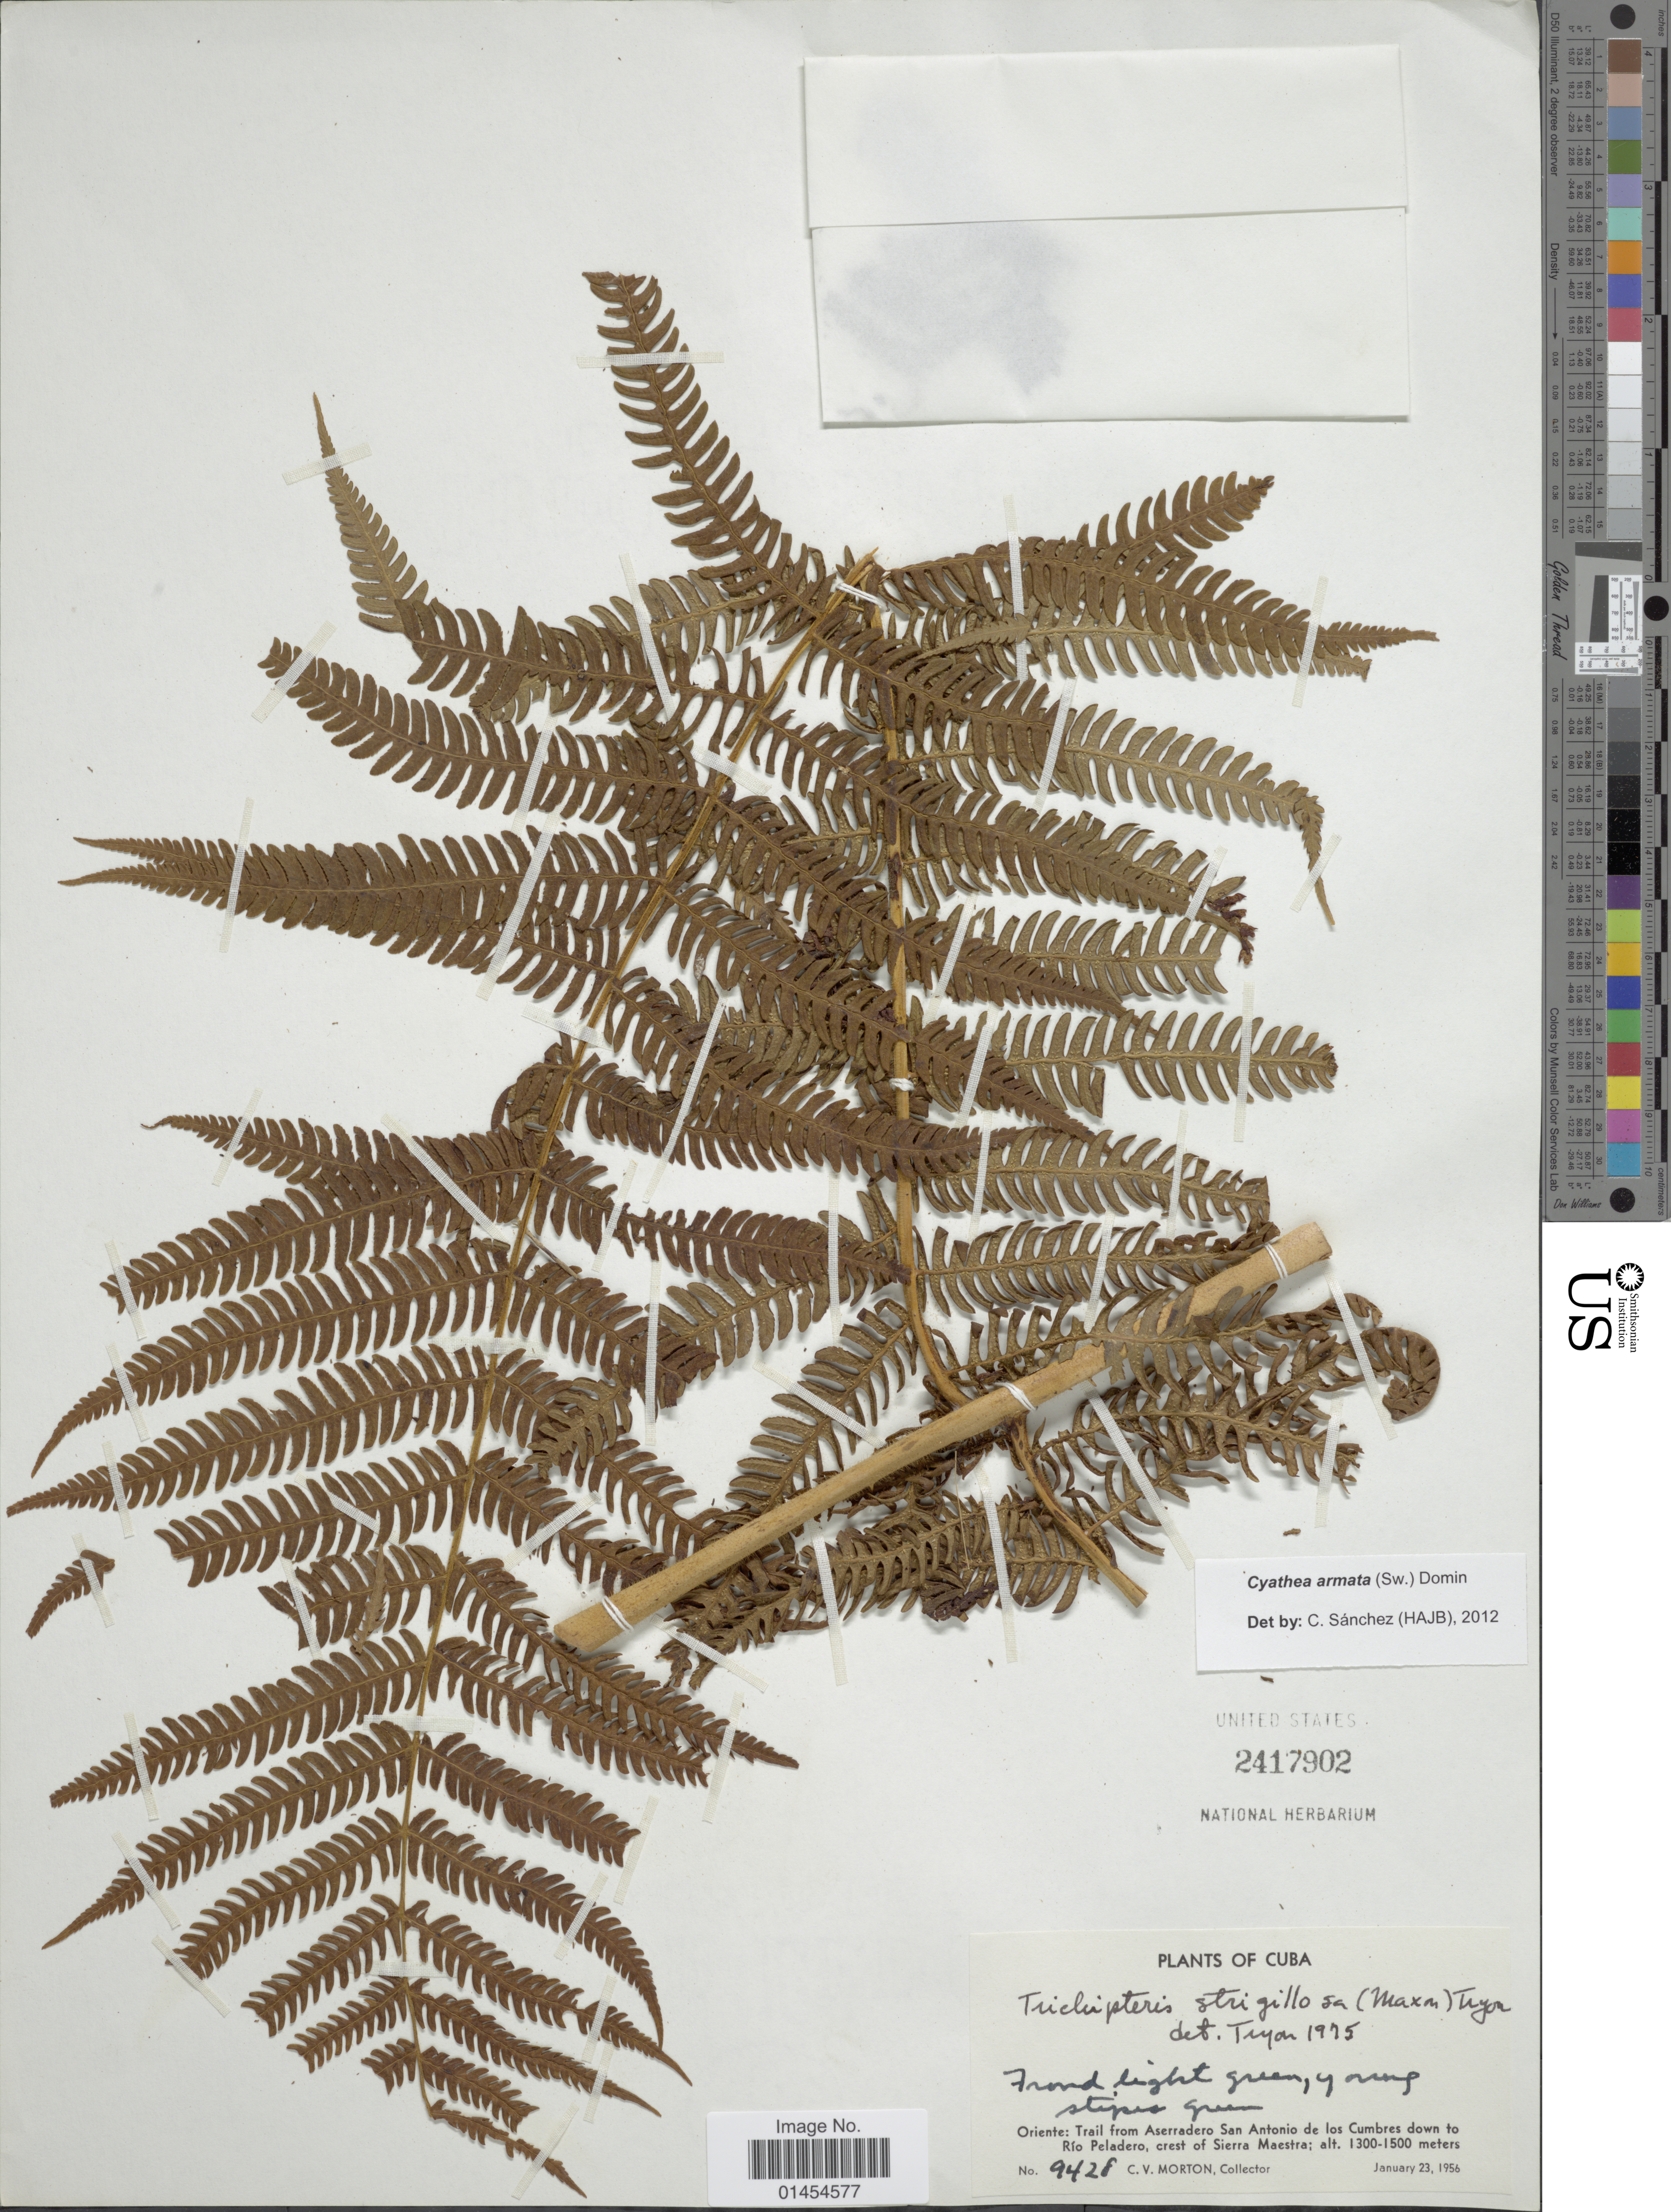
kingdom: Plantae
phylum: Tracheophyta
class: Polypodiopsida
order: Cyatheales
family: Cyatheaceae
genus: Alsophila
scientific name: Alsophila armata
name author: (Sw.) C. Presl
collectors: C. V. Morton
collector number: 9428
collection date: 1956-01-23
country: Cuba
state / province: Oriente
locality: Trail from Aserradero San Antonio de los Cumbres down to Río Peladero, crest of Sierra Maestra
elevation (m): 1300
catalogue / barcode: US 2417902